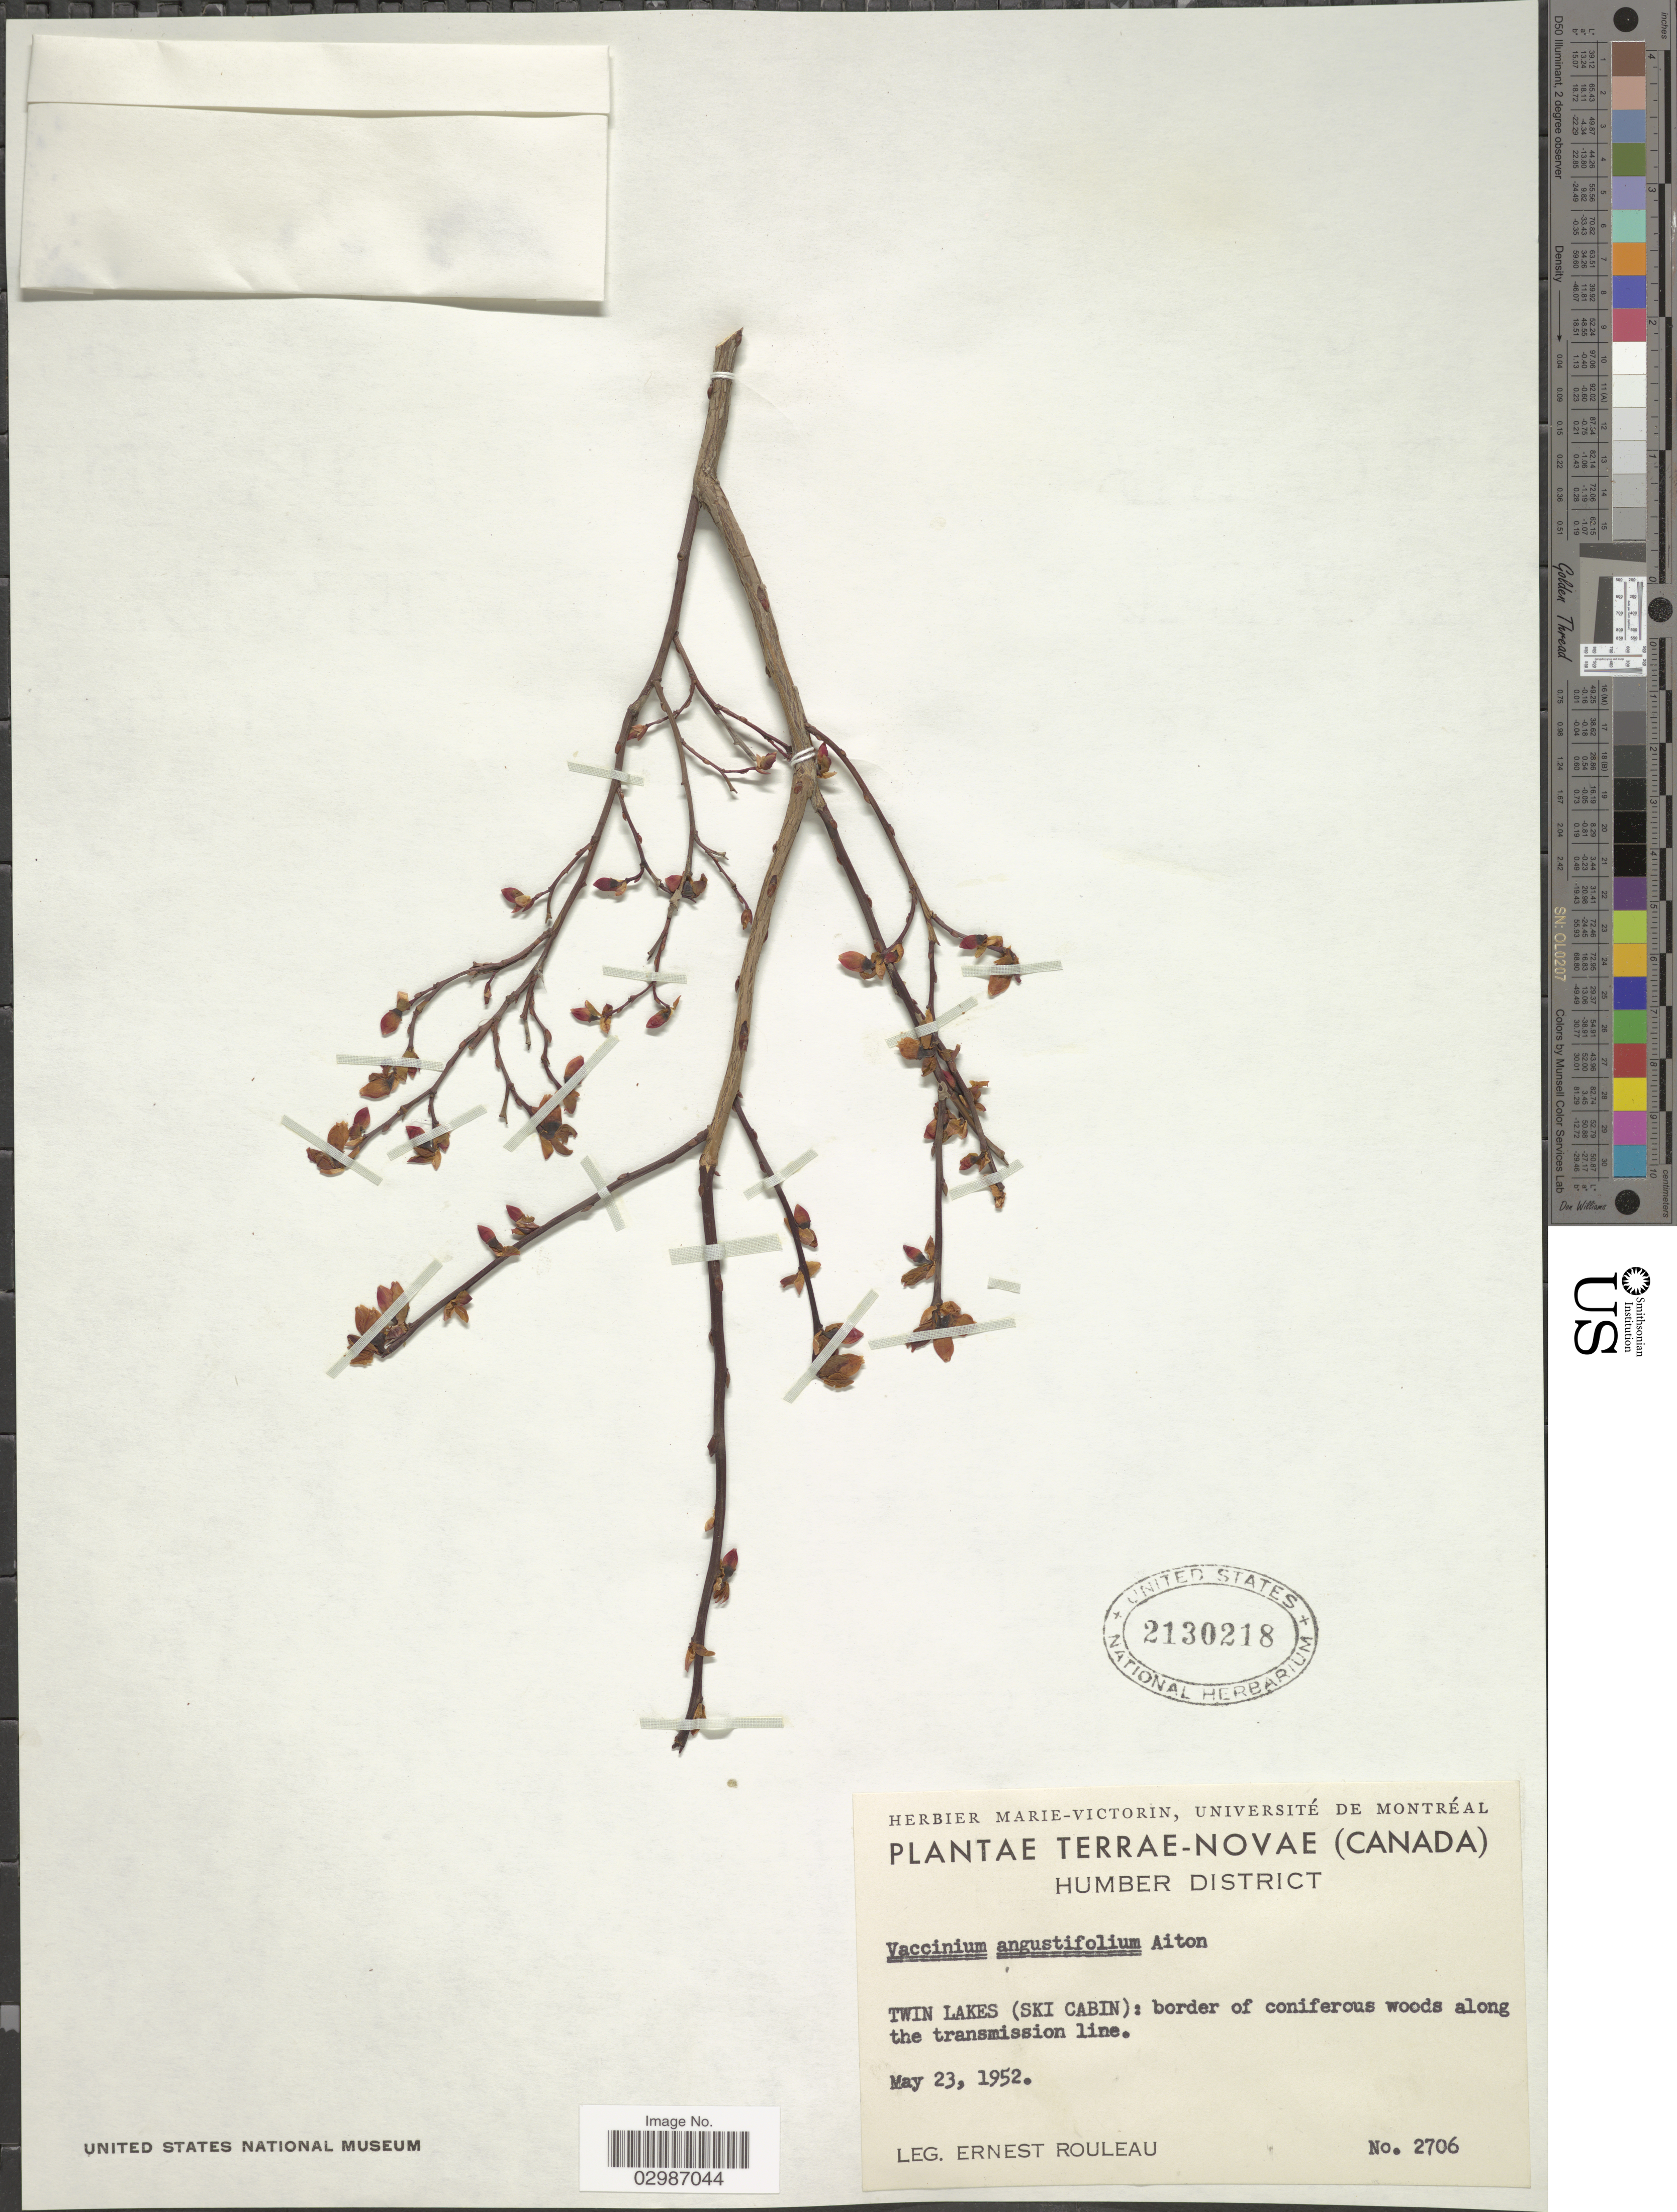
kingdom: Plantae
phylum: Tracheophyta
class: Magnoliopsida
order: Ericales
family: Ericaceae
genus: Vaccinium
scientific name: Vaccinium angustifolium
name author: Aiton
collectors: E. Rouleau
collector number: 2706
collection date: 1952-05-23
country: Canada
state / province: Newfoundland and Labrador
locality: Terrae-Novae. Humber District. Twin Lakes (Ski Cabin): border of coniferous woods along the transmission line.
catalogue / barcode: US 2130218